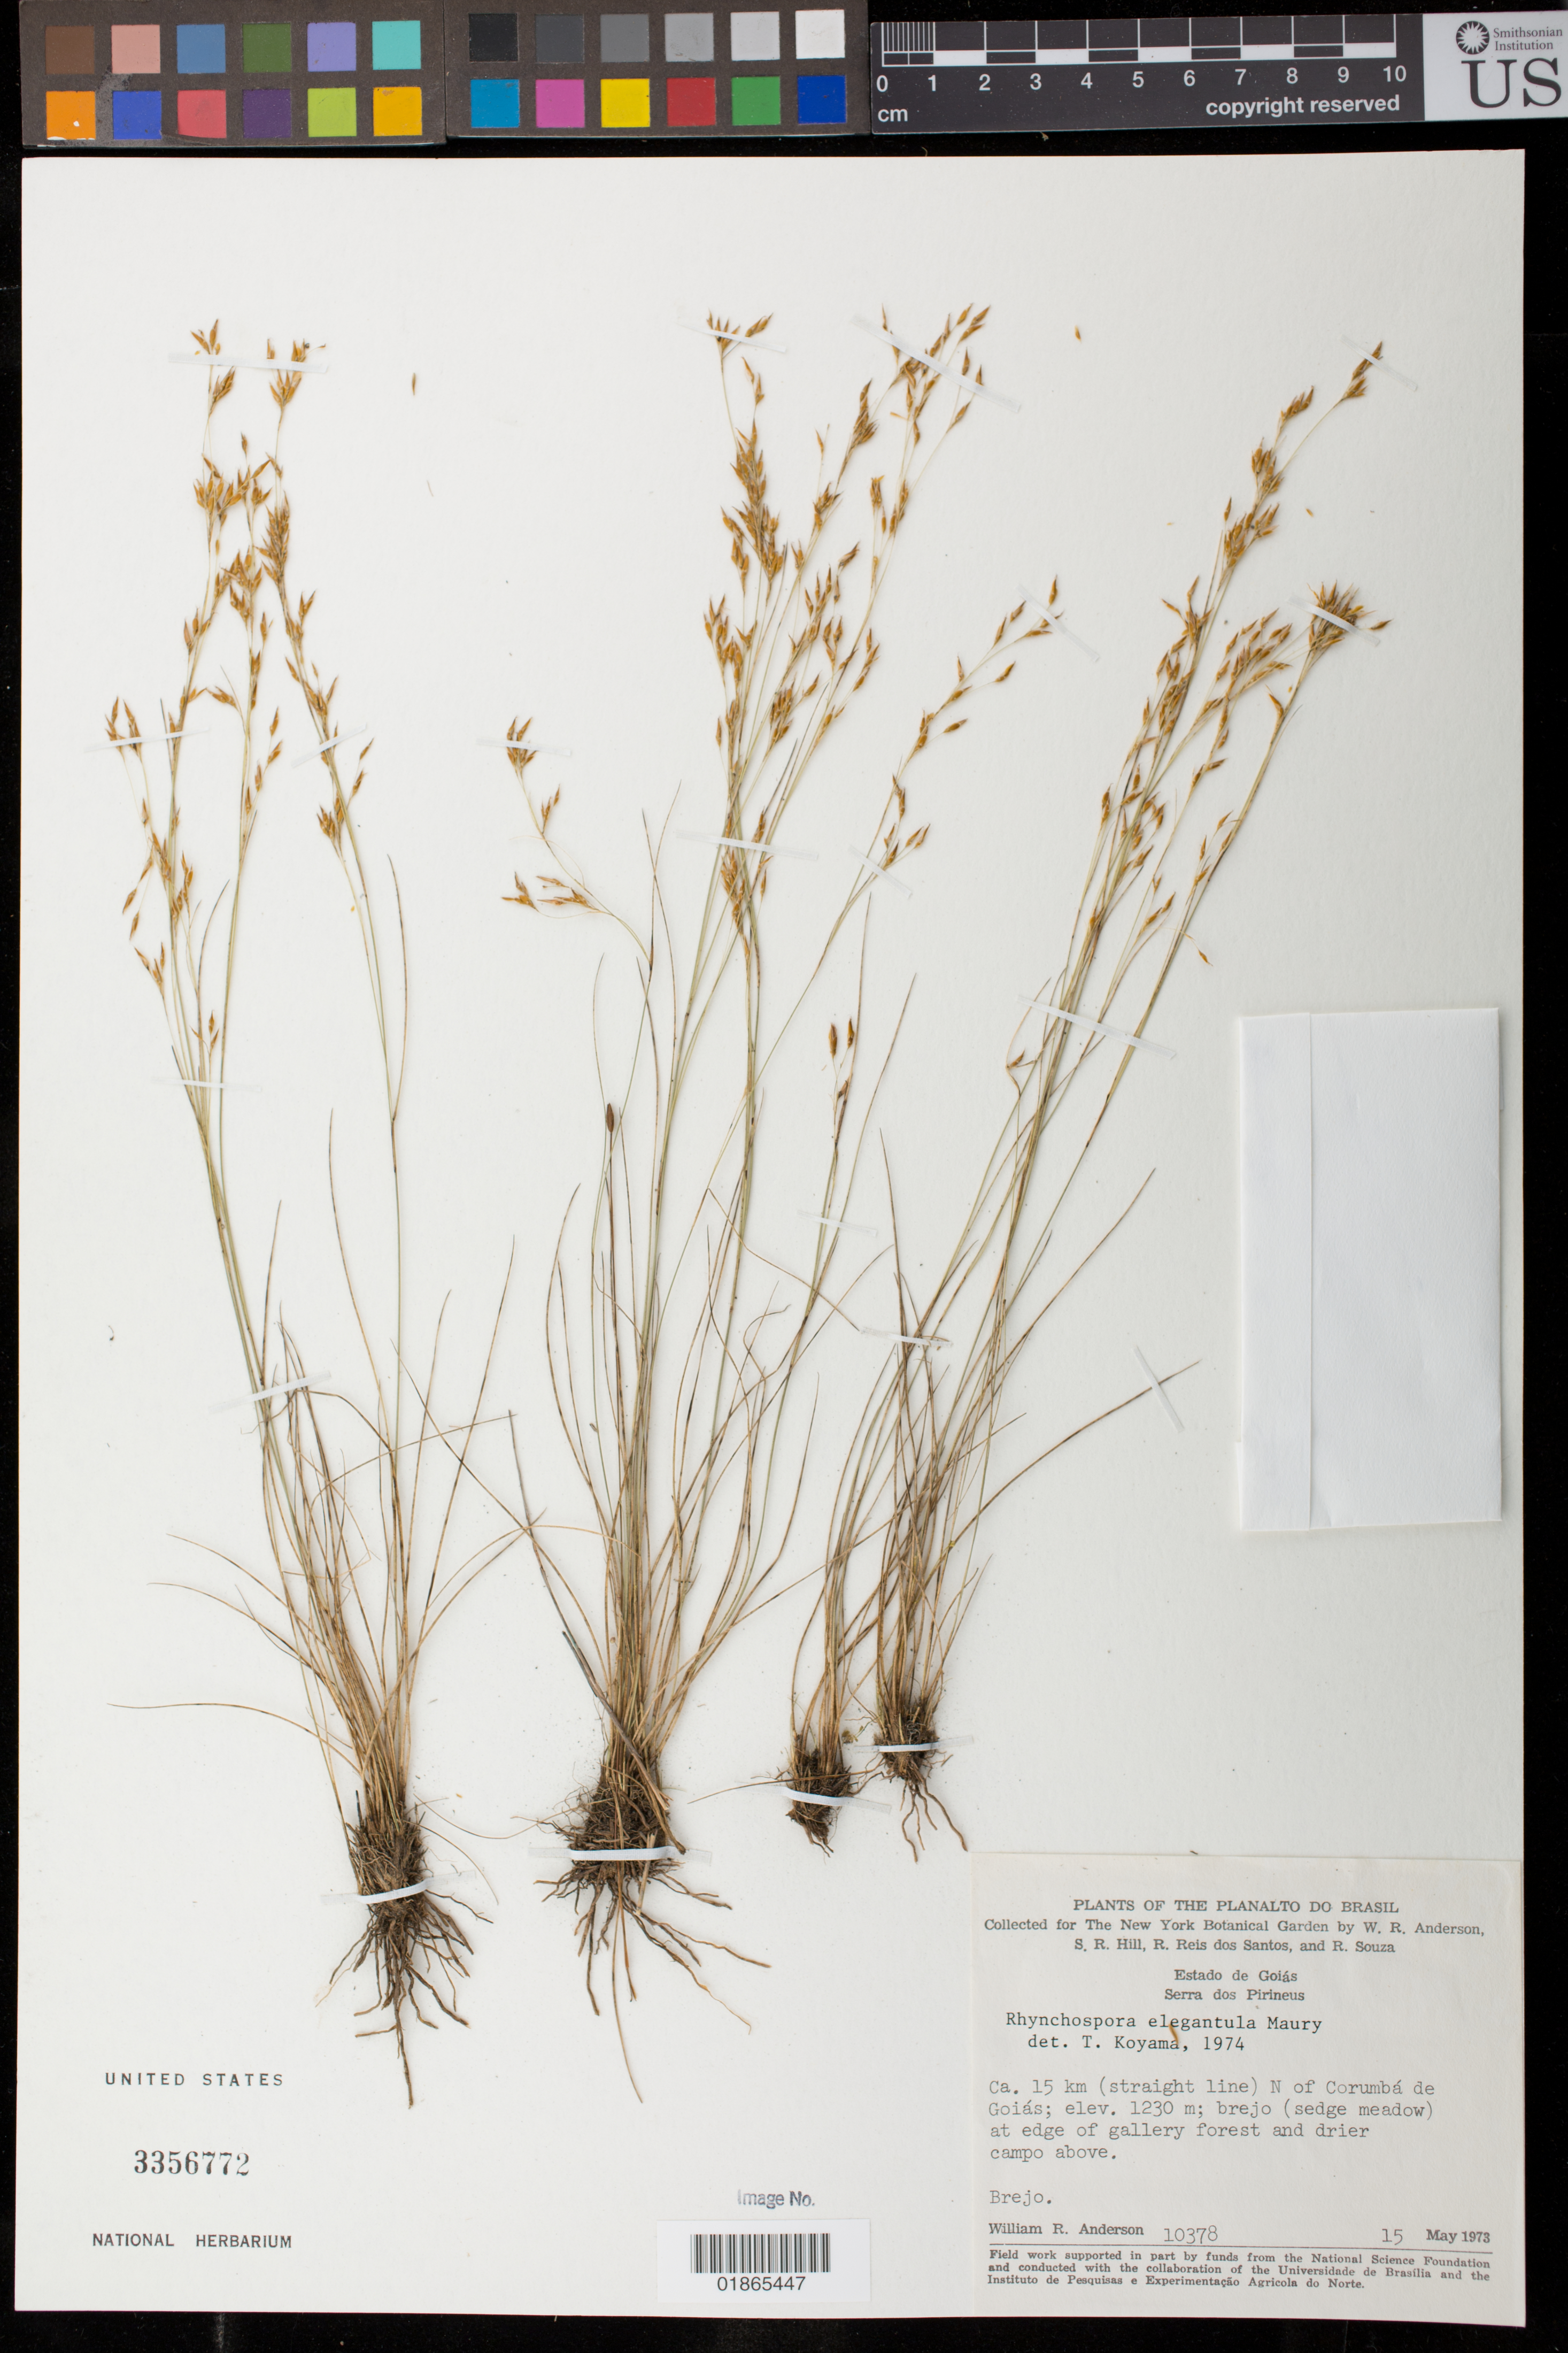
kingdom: Plantae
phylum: Tracheophyta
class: Liliopsida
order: Poales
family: Cyperaceae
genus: Rhynchospora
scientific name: Rhynchospora elegantula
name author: Maury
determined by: Koyama, Tetsuo M.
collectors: W. R. Anderson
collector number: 10378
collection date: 1973-05-15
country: Brazil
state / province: Goiás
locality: Estado de Goiás, Serra dos Pirineus, ca. 15 km (straight line) N of Corumbá de Goiás.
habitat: brejo (sedge meadow) at edge of gallery forest and drier campo above.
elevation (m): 1230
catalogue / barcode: US 3356772